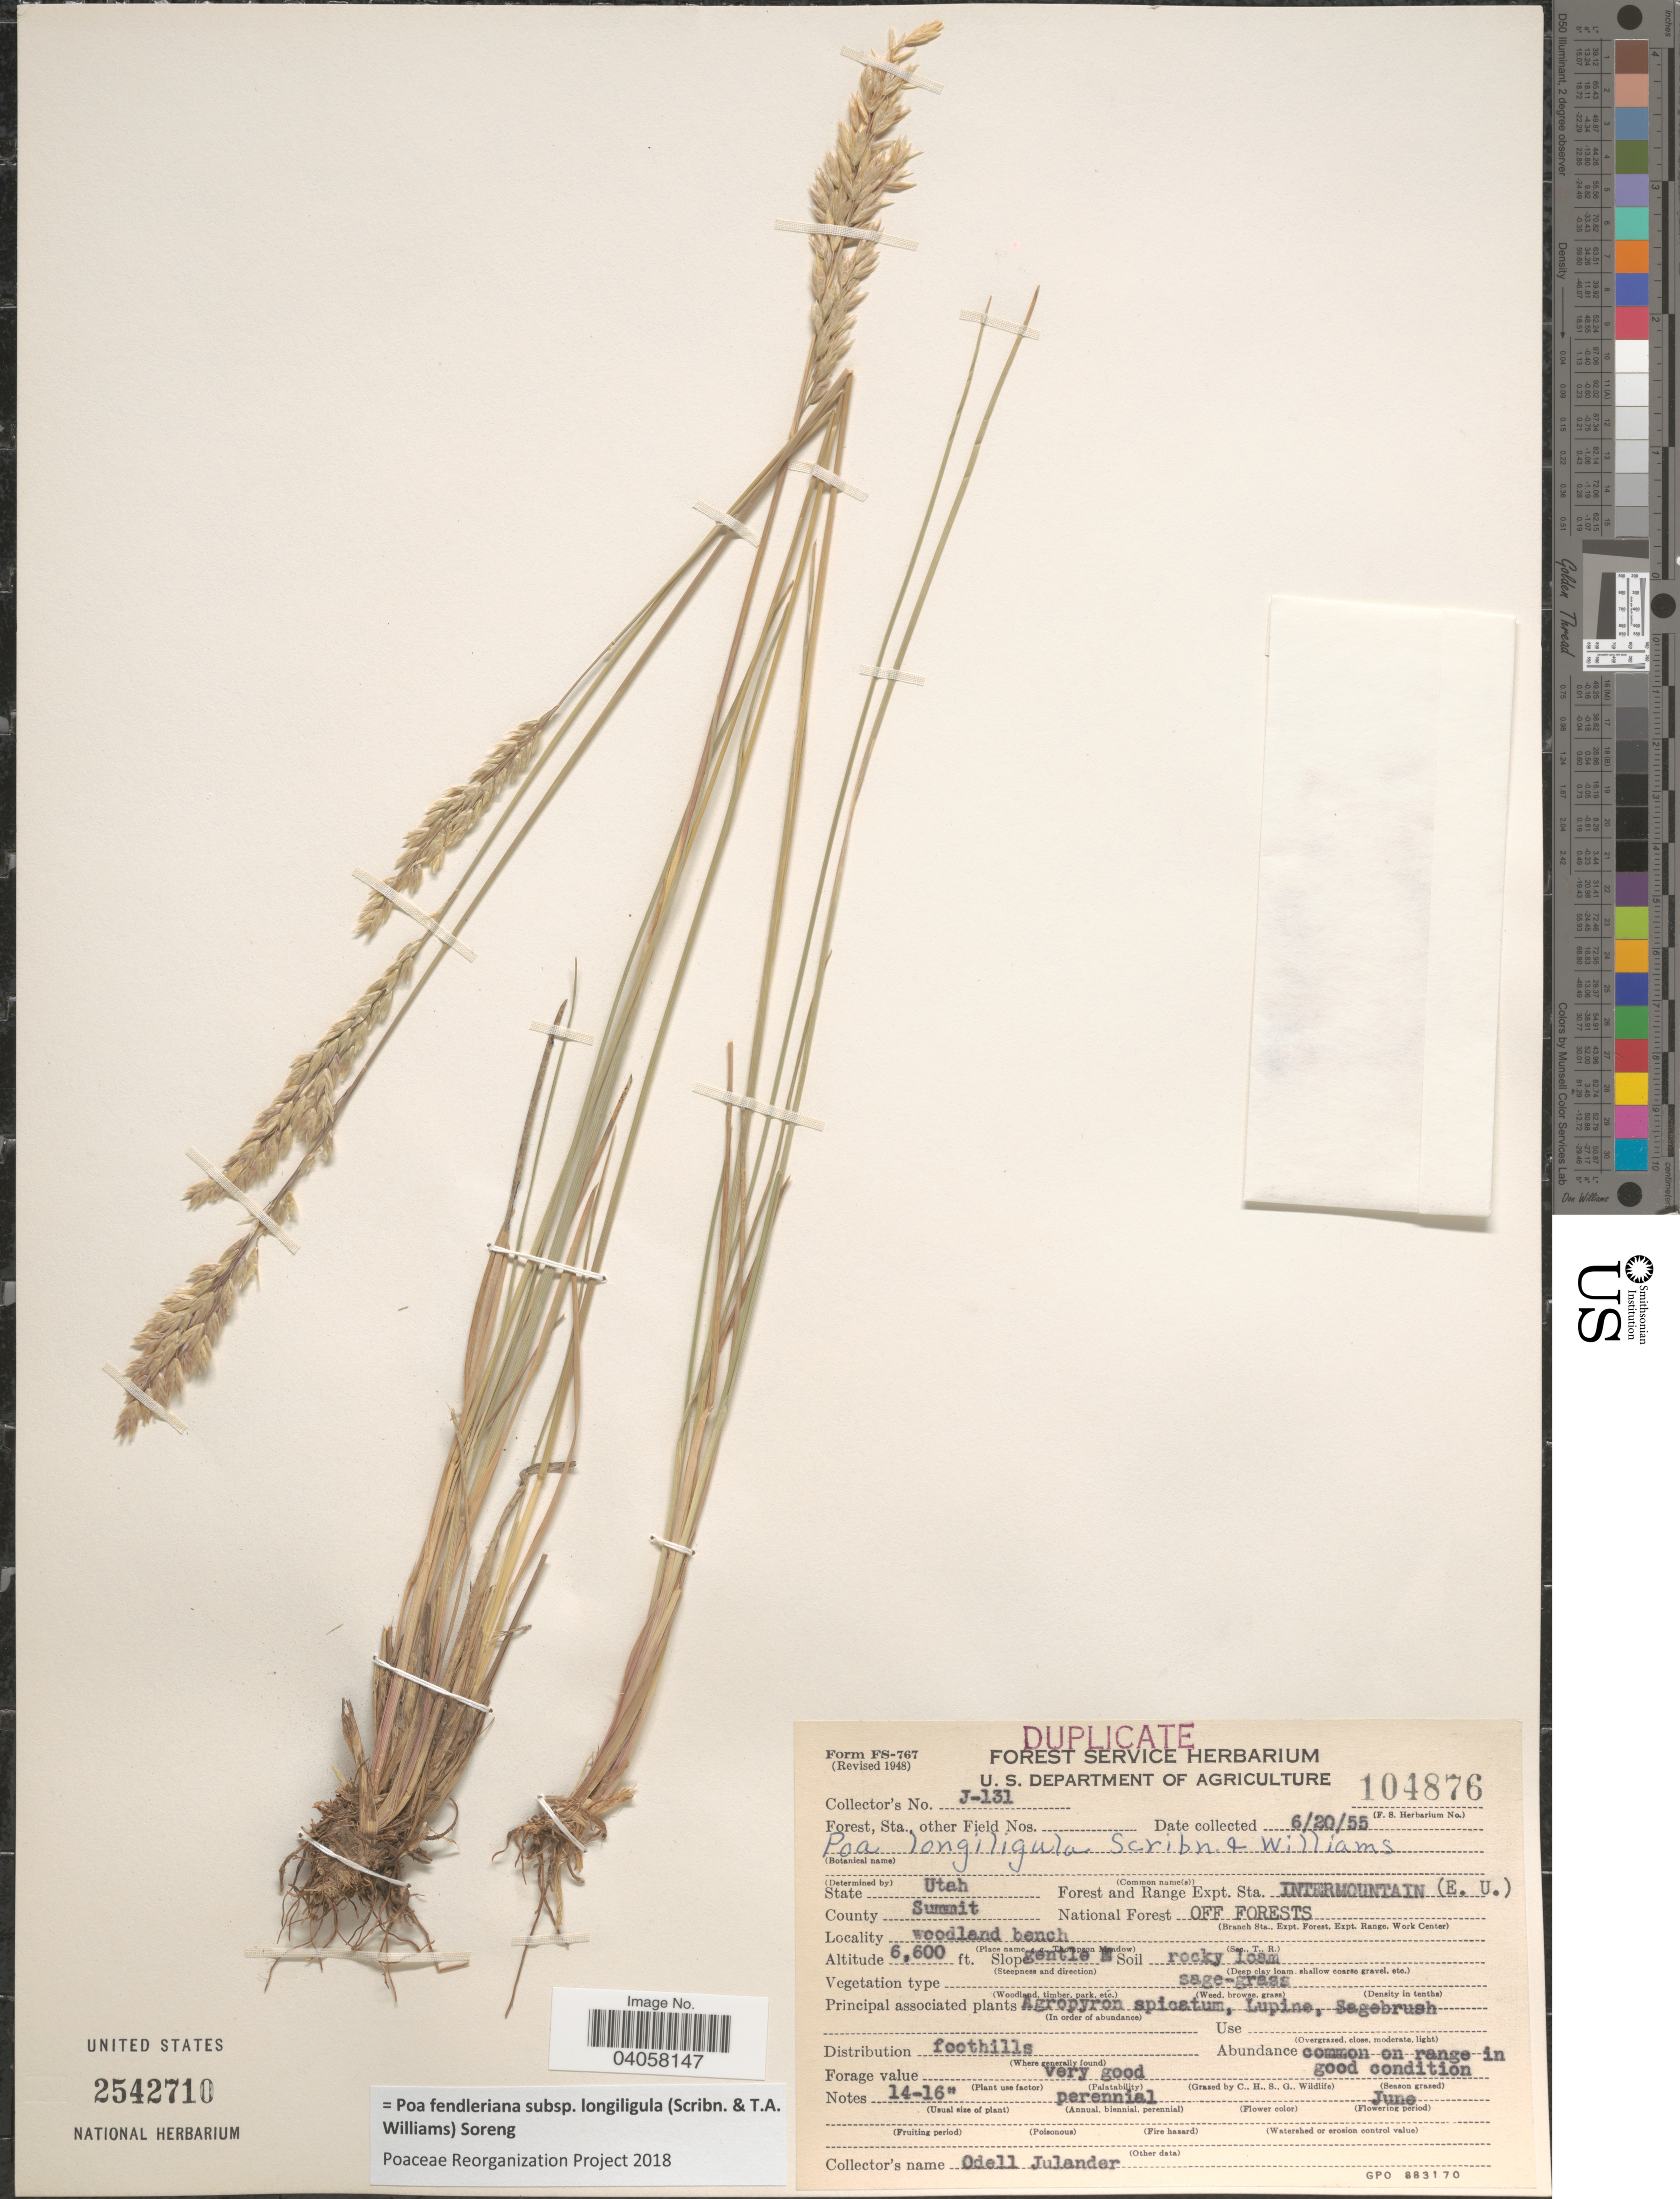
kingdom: Plantae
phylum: Tracheophyta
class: Liliopsida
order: Poales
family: Poaceae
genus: Poa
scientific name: Poa fendleriana subsp. longiligula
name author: (Scribn. & T.A. Williams) Soreng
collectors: O. Julander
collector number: J-131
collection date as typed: Transcribed d/m/y: 20/6/55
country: United States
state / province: Utah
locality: Forest and Range Expt. Sta. Intermountain (E. U.). County Summit. National Forest Off Forests.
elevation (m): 2012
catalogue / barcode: US 2542710